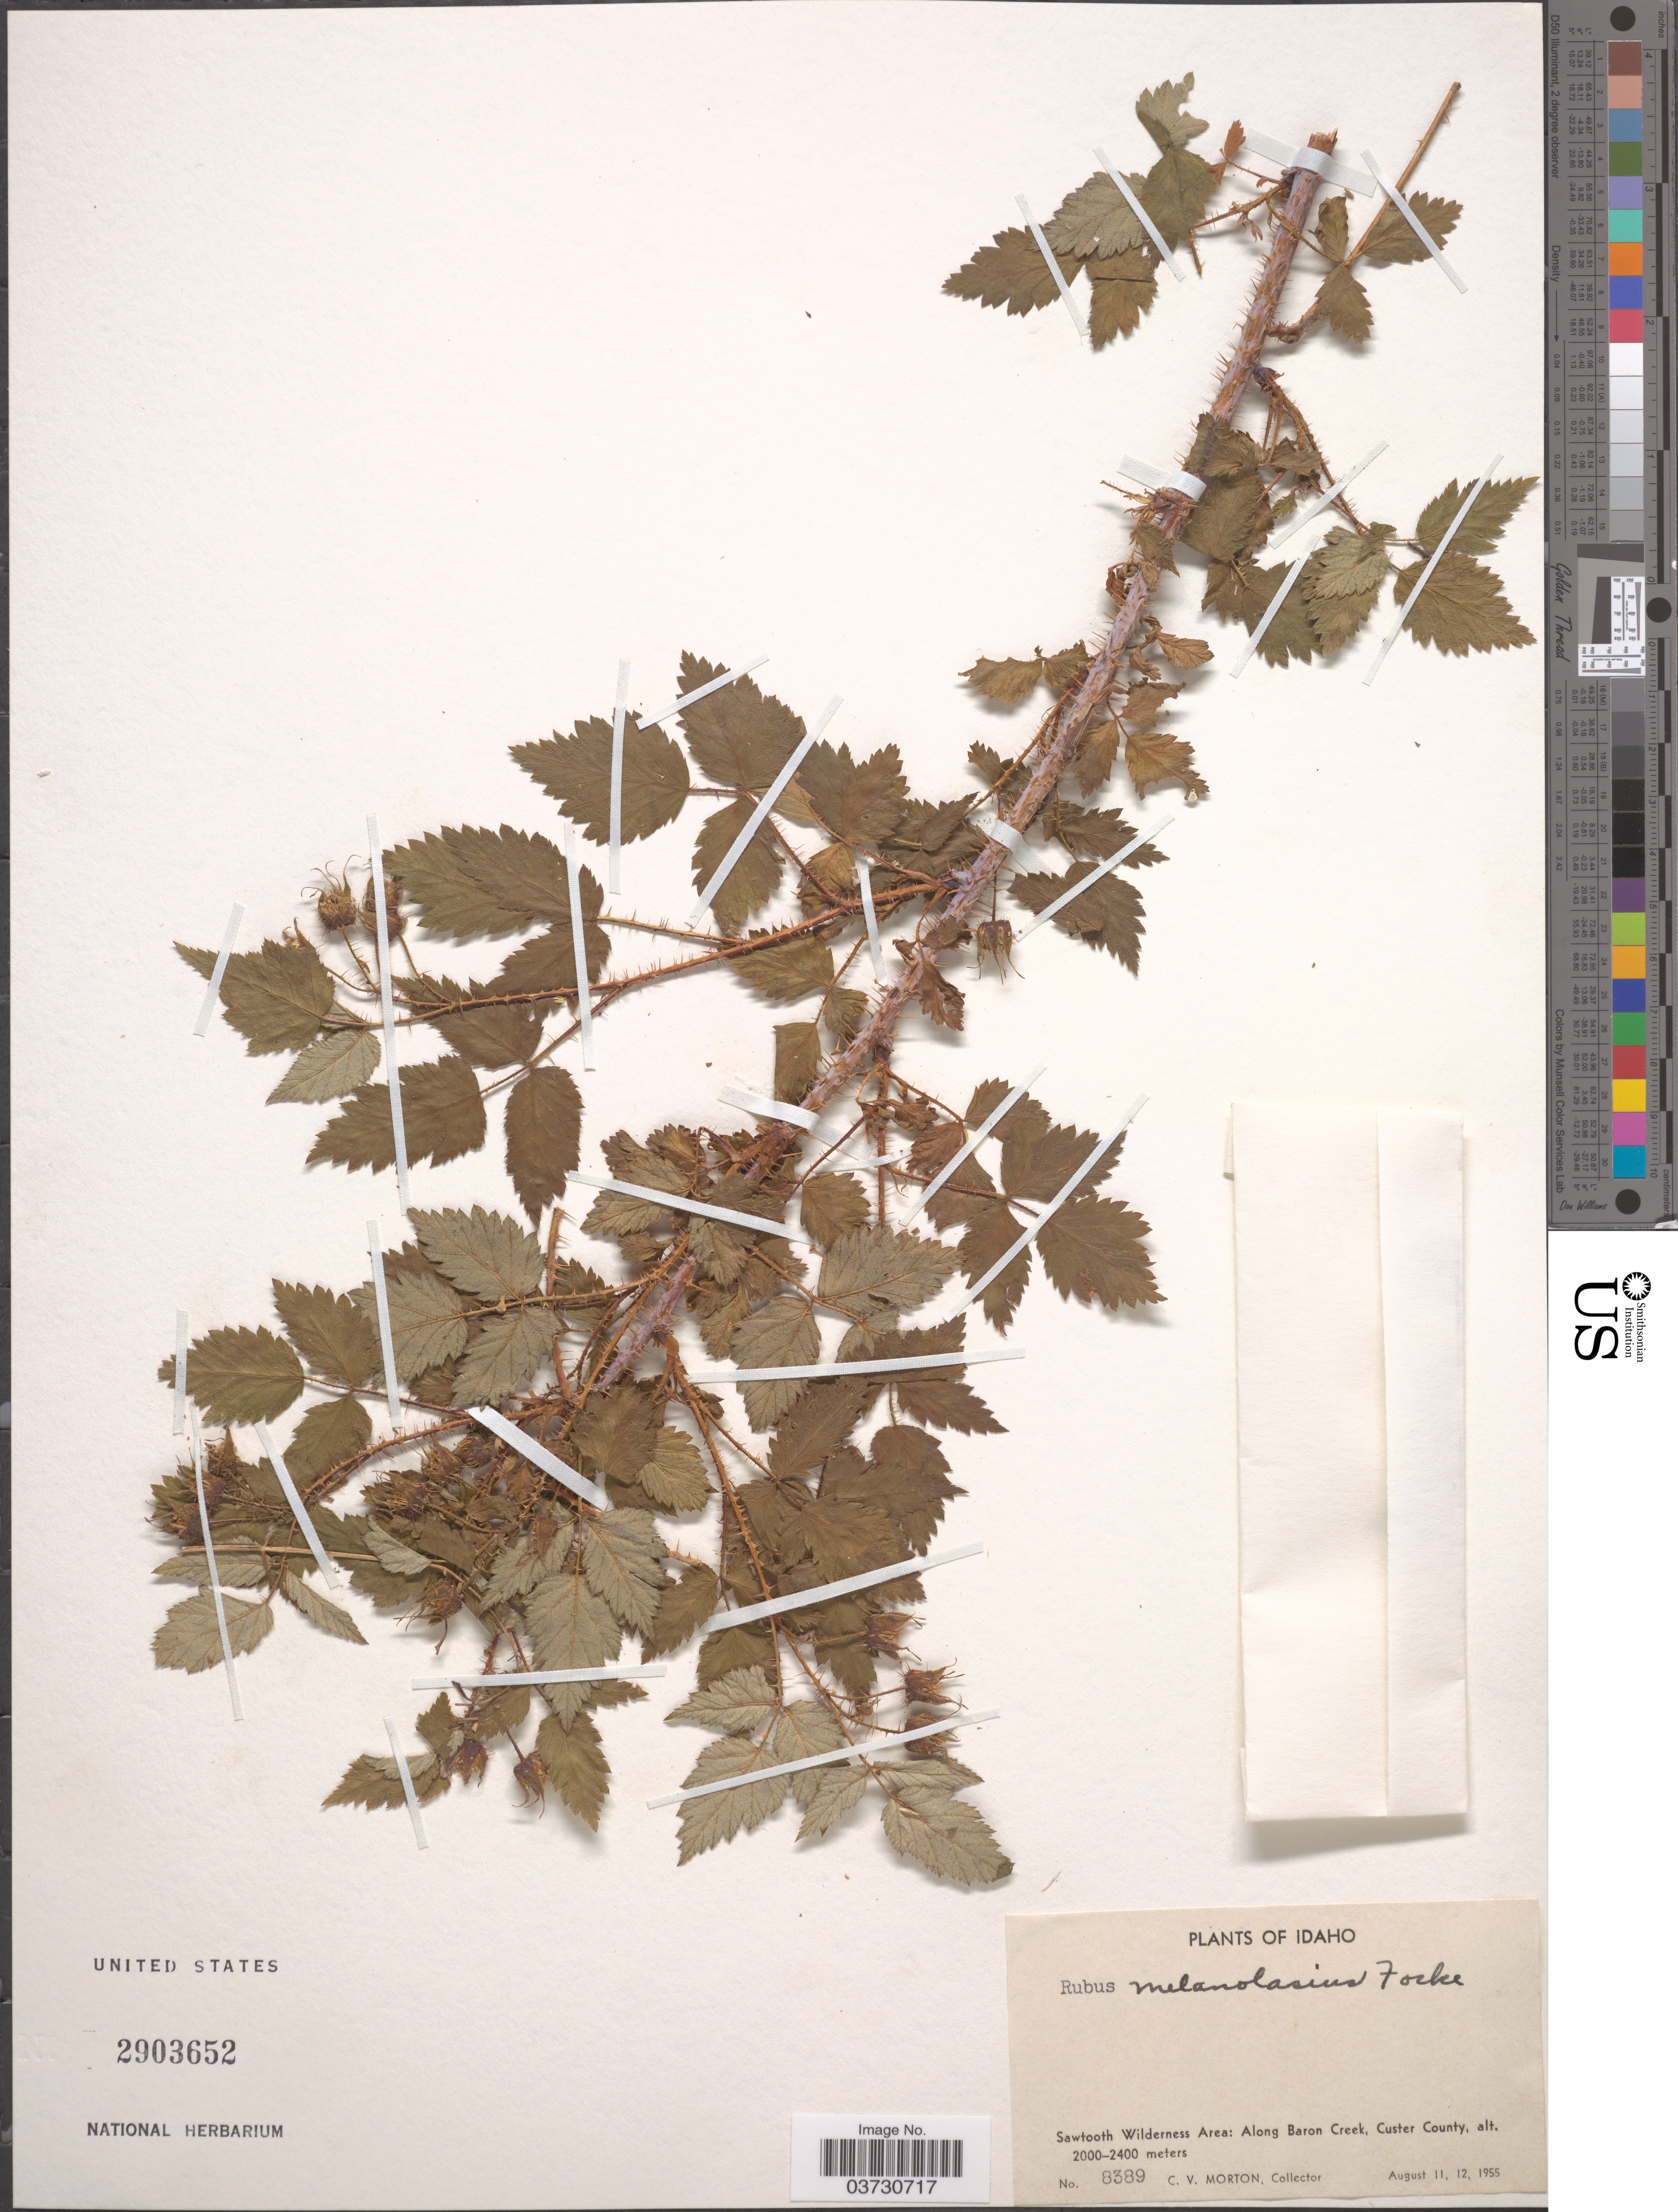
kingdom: Plantae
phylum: Tracheophyta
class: Magnoliopsida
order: Rosales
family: Rosaceae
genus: Rubus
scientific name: Rubus melanolasius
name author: Dieck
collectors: C. V. Morton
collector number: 8389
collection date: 1955-08-11/1955-08-12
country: United States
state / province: Idaho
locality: Sawtooth Wilderness Area: Along Baron Creek, Custer County.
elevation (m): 2000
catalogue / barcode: US 2903652